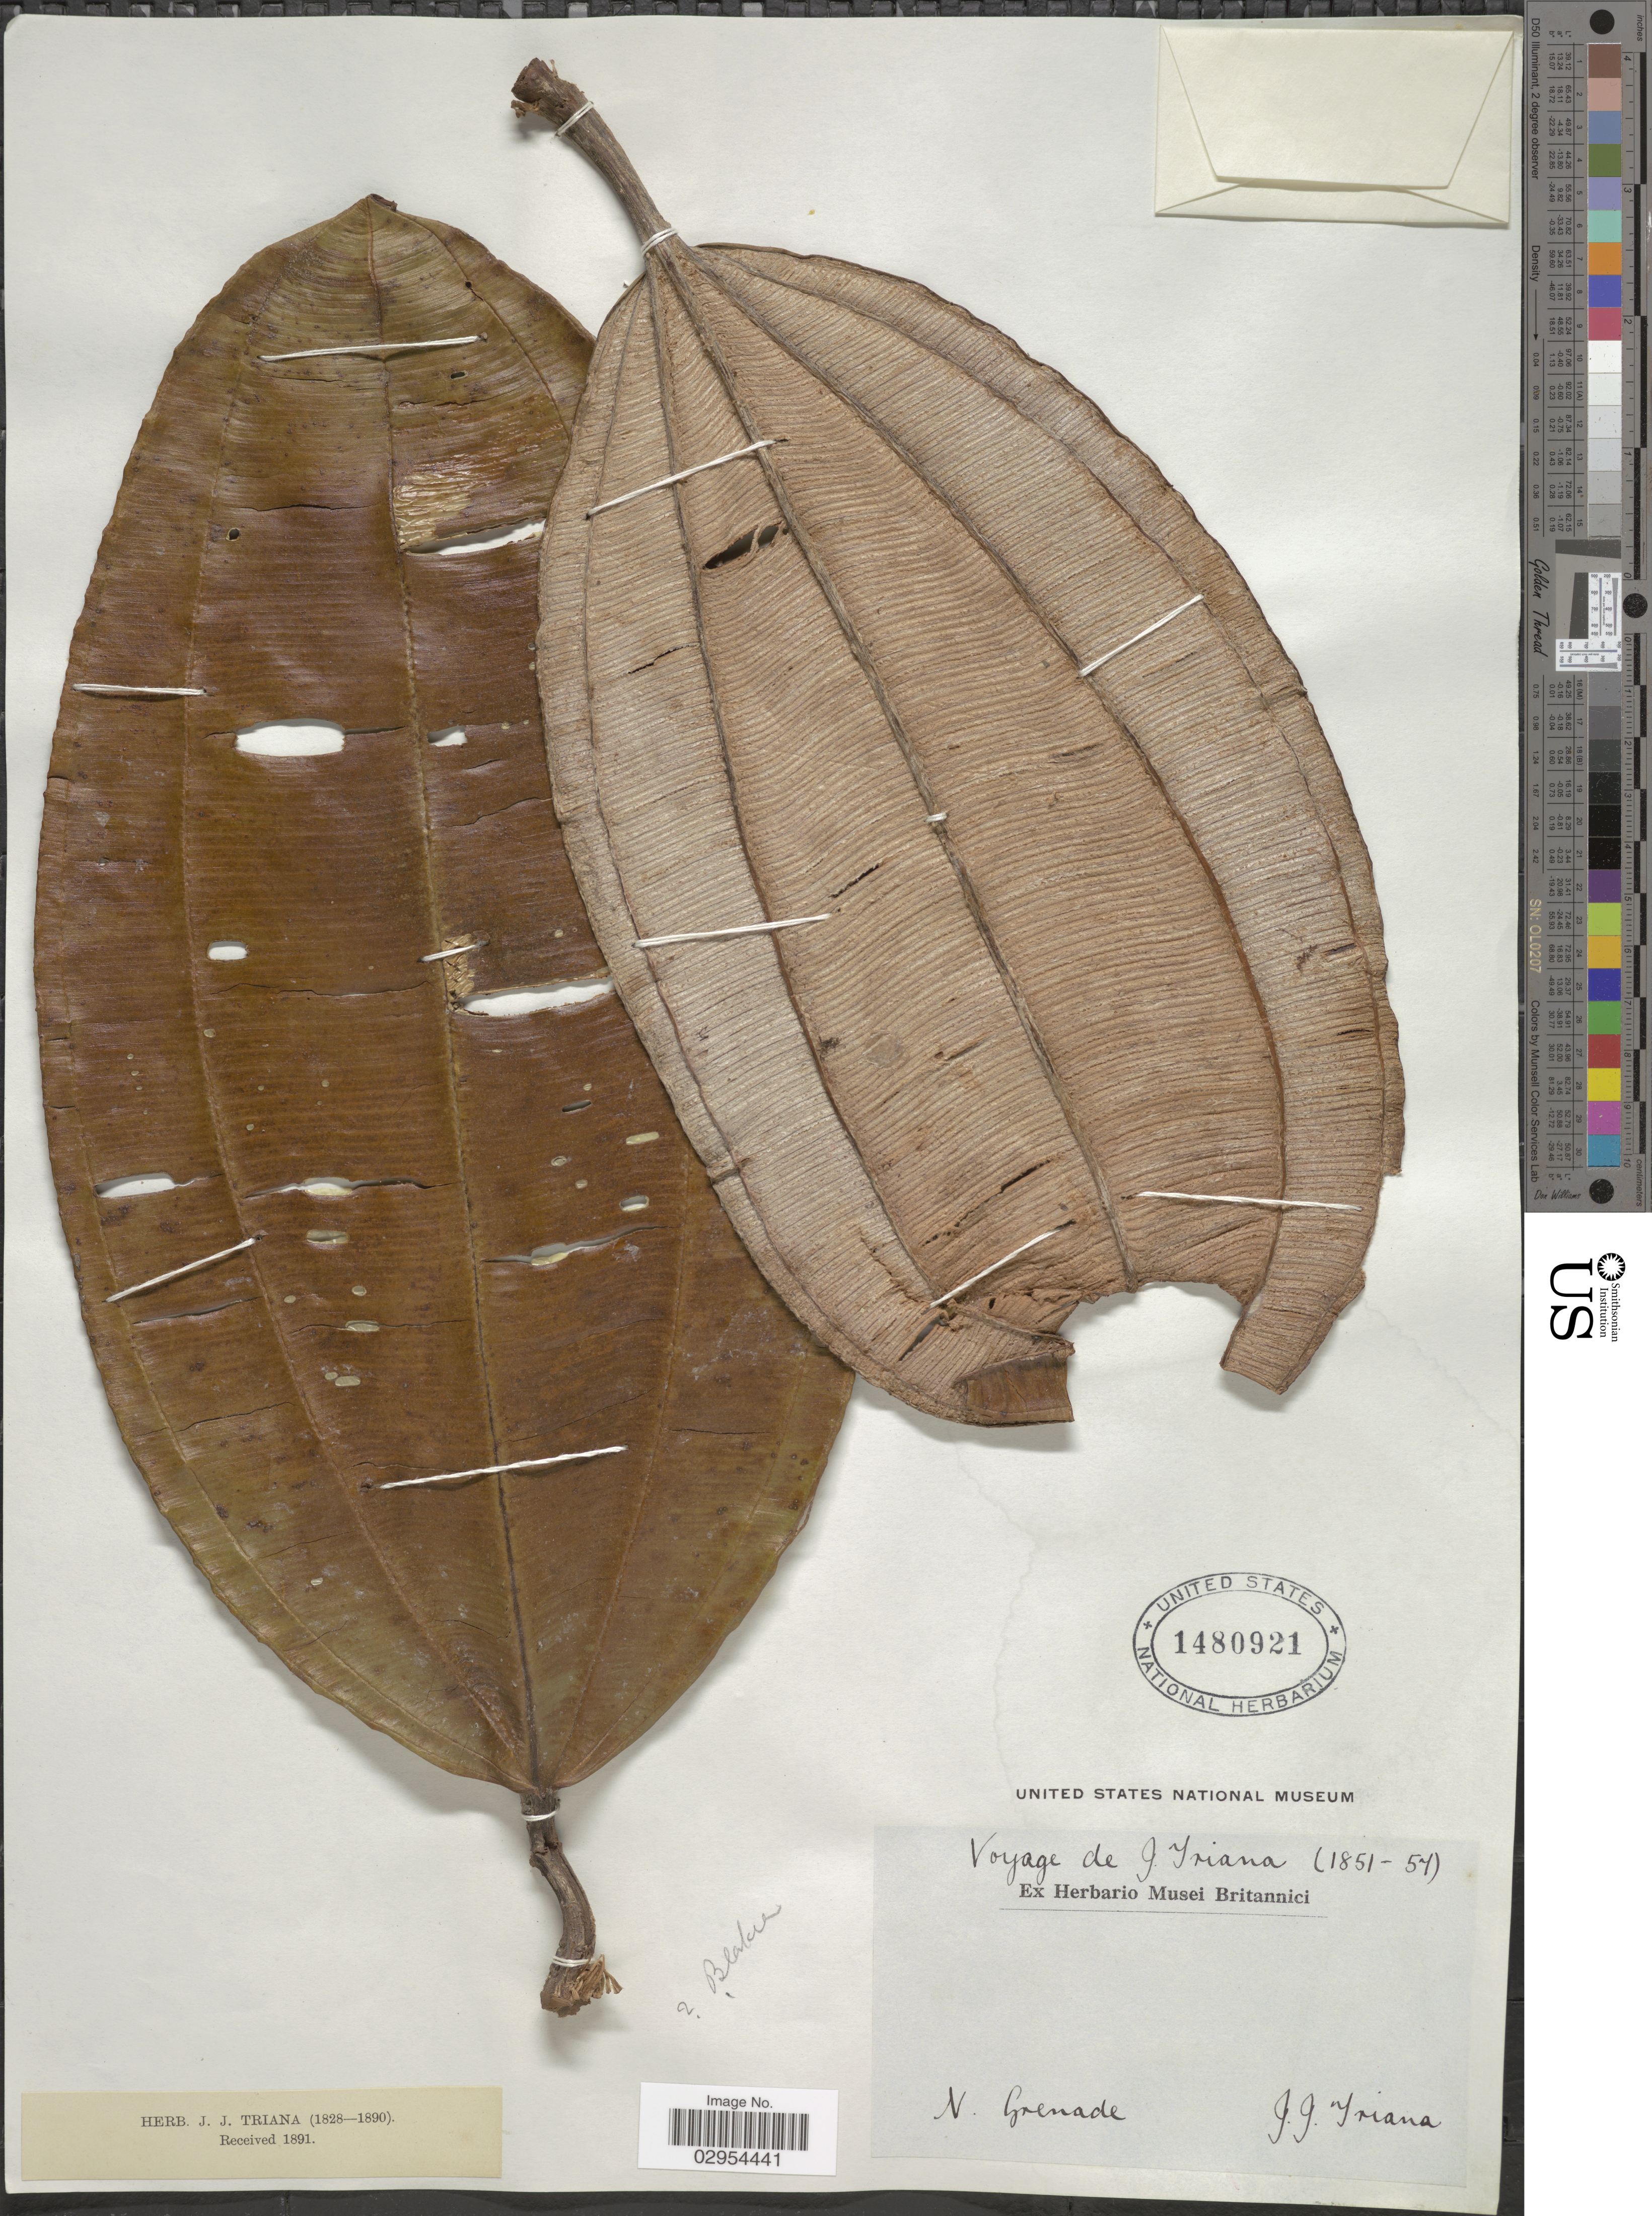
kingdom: Plantae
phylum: Tracheophyta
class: Magnoliopsida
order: Myrtales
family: Melastomataceae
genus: Topobea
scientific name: Topobea sp.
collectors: J. J. Triana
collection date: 1851/1854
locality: N. Grenade.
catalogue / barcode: US 1480921